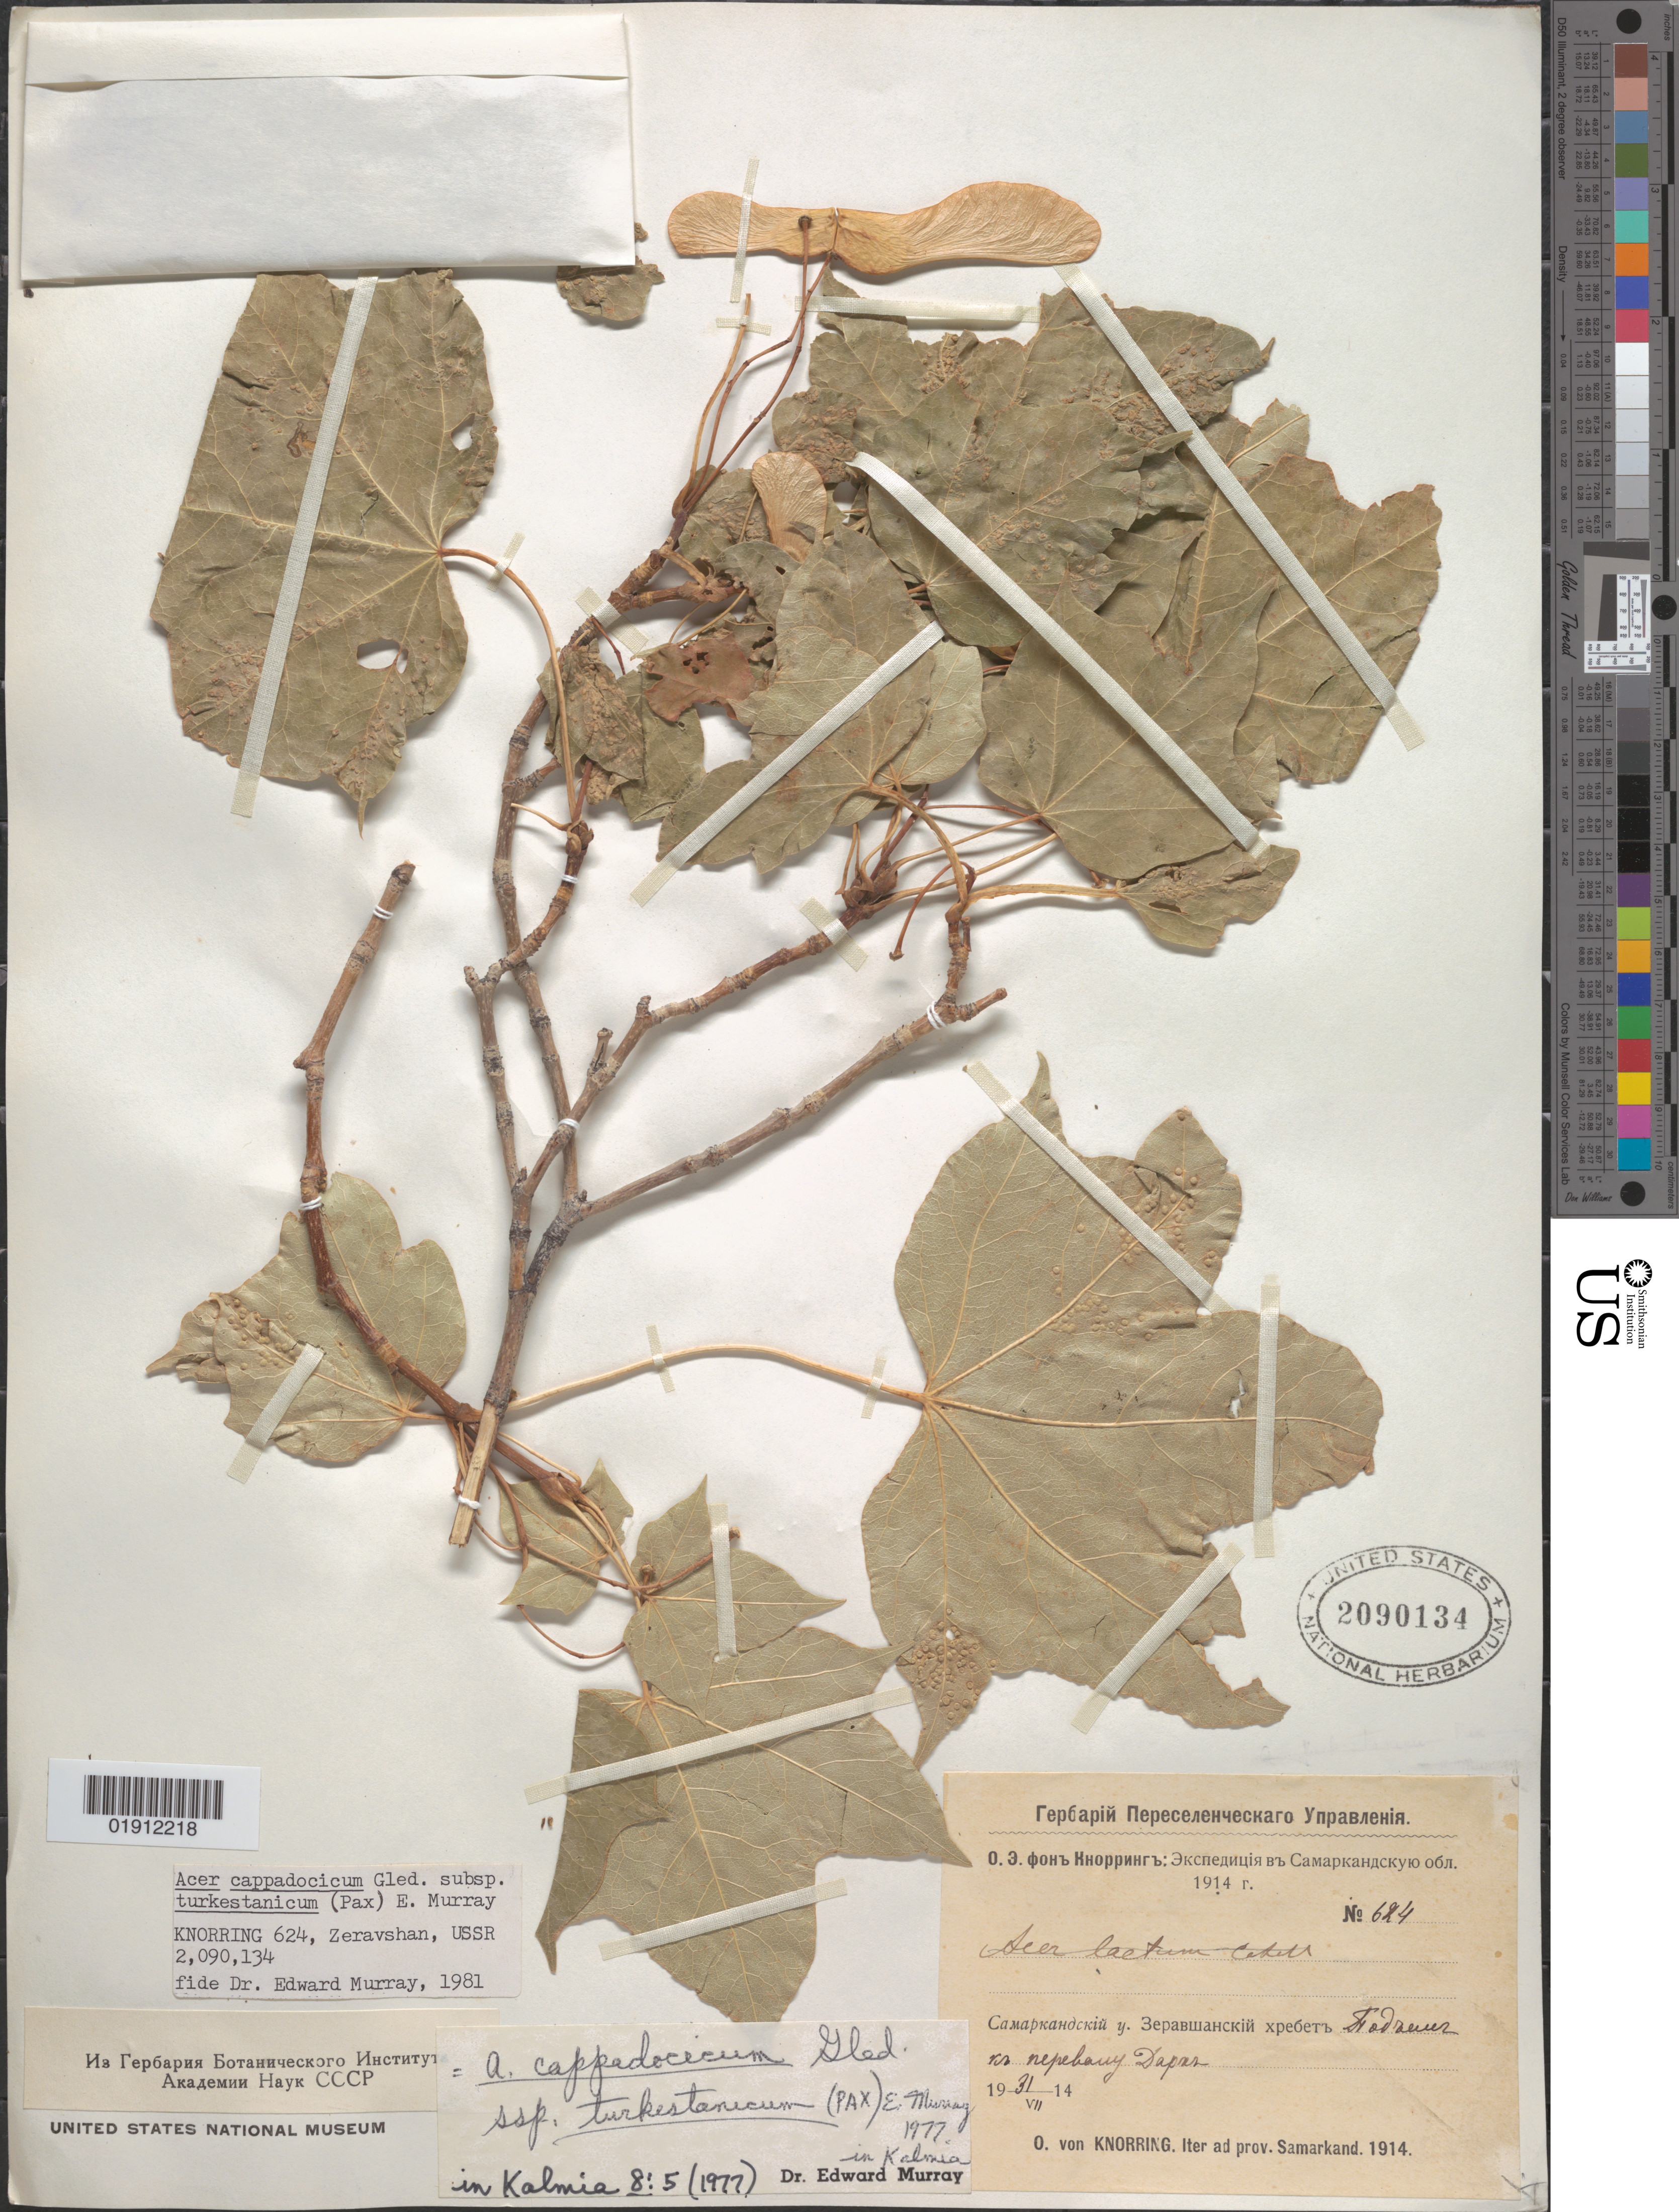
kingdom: Plantae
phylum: Tracheophyta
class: Magnoliopsida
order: Sapindales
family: Sapindaceae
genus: Acer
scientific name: Acer cappadocicum subsp. turkestanicum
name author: (Pax) A.E. Murray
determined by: Murray, Edward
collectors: O. Knorring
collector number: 624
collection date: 1914-07-31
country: Uzbekistan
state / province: Samarqand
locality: Samarkand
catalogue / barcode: US 2090134